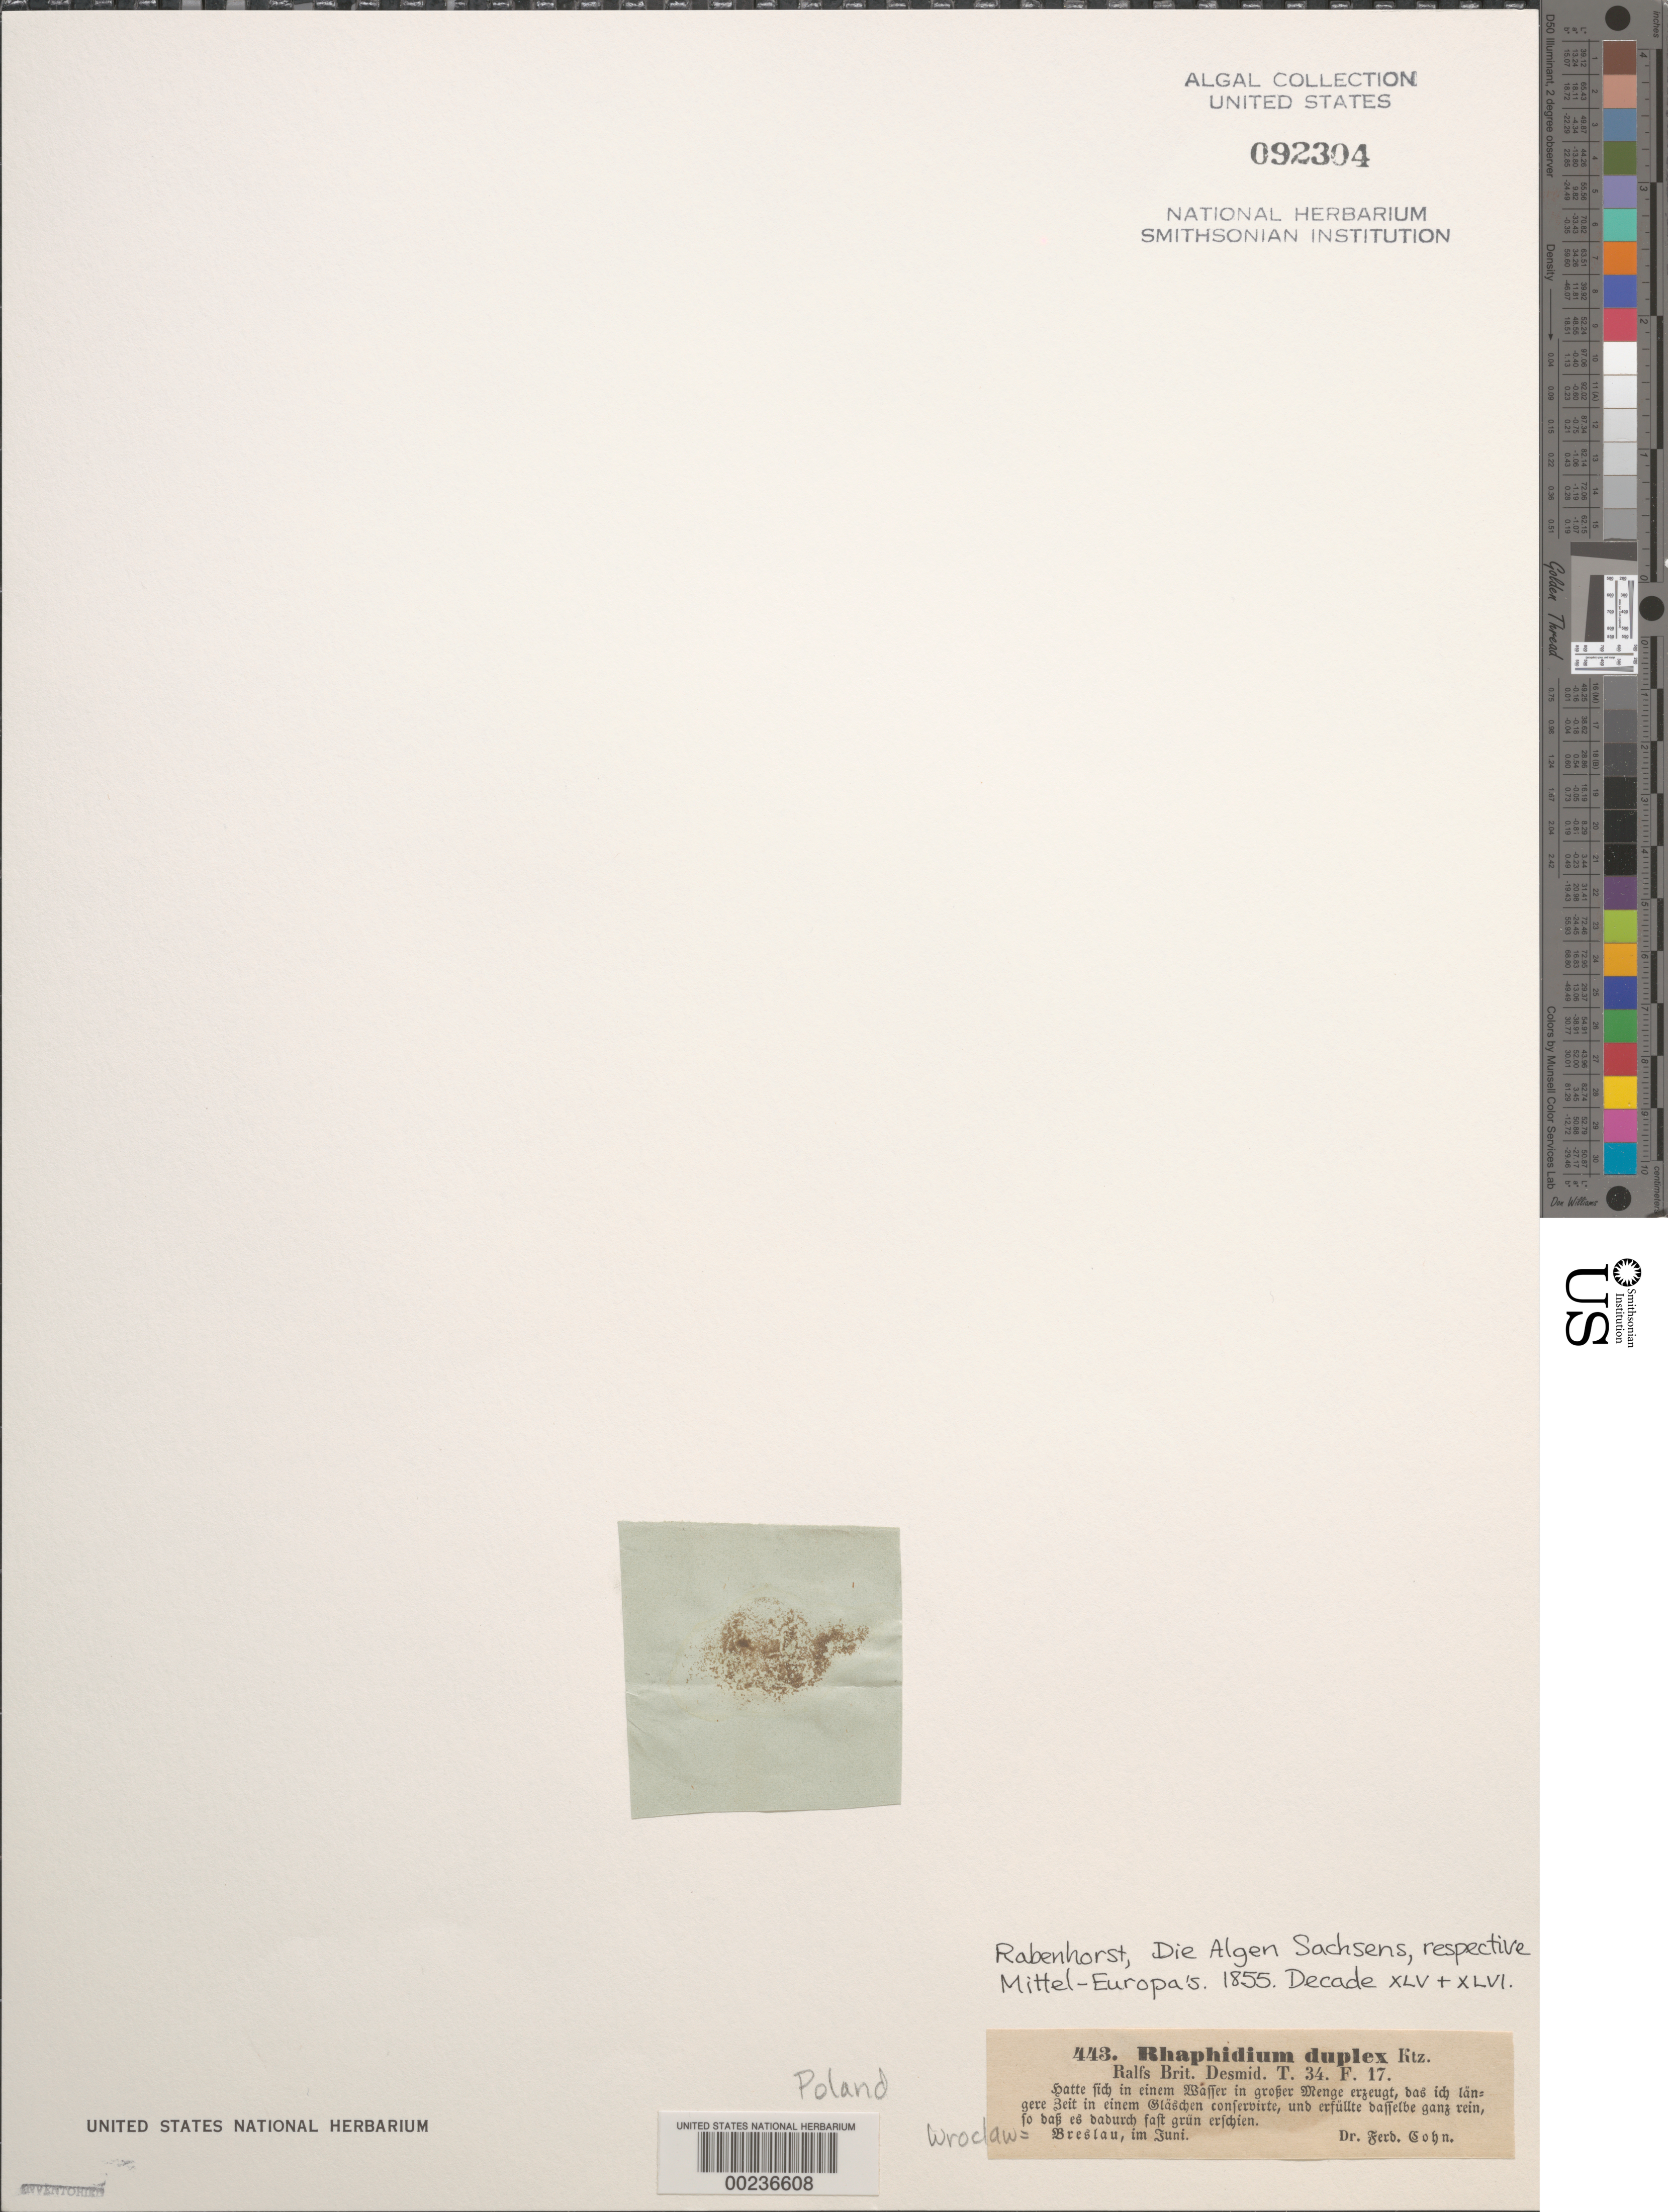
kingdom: Plantae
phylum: Chlorophyta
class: Trebouxiophyceae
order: Oocystales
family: Oocystaceae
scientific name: Rhaphidium duplex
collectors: F. Cohn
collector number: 443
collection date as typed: Jun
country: Poland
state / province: Dolnoslaskie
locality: Wroclaw (breslau)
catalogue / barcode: US 92304